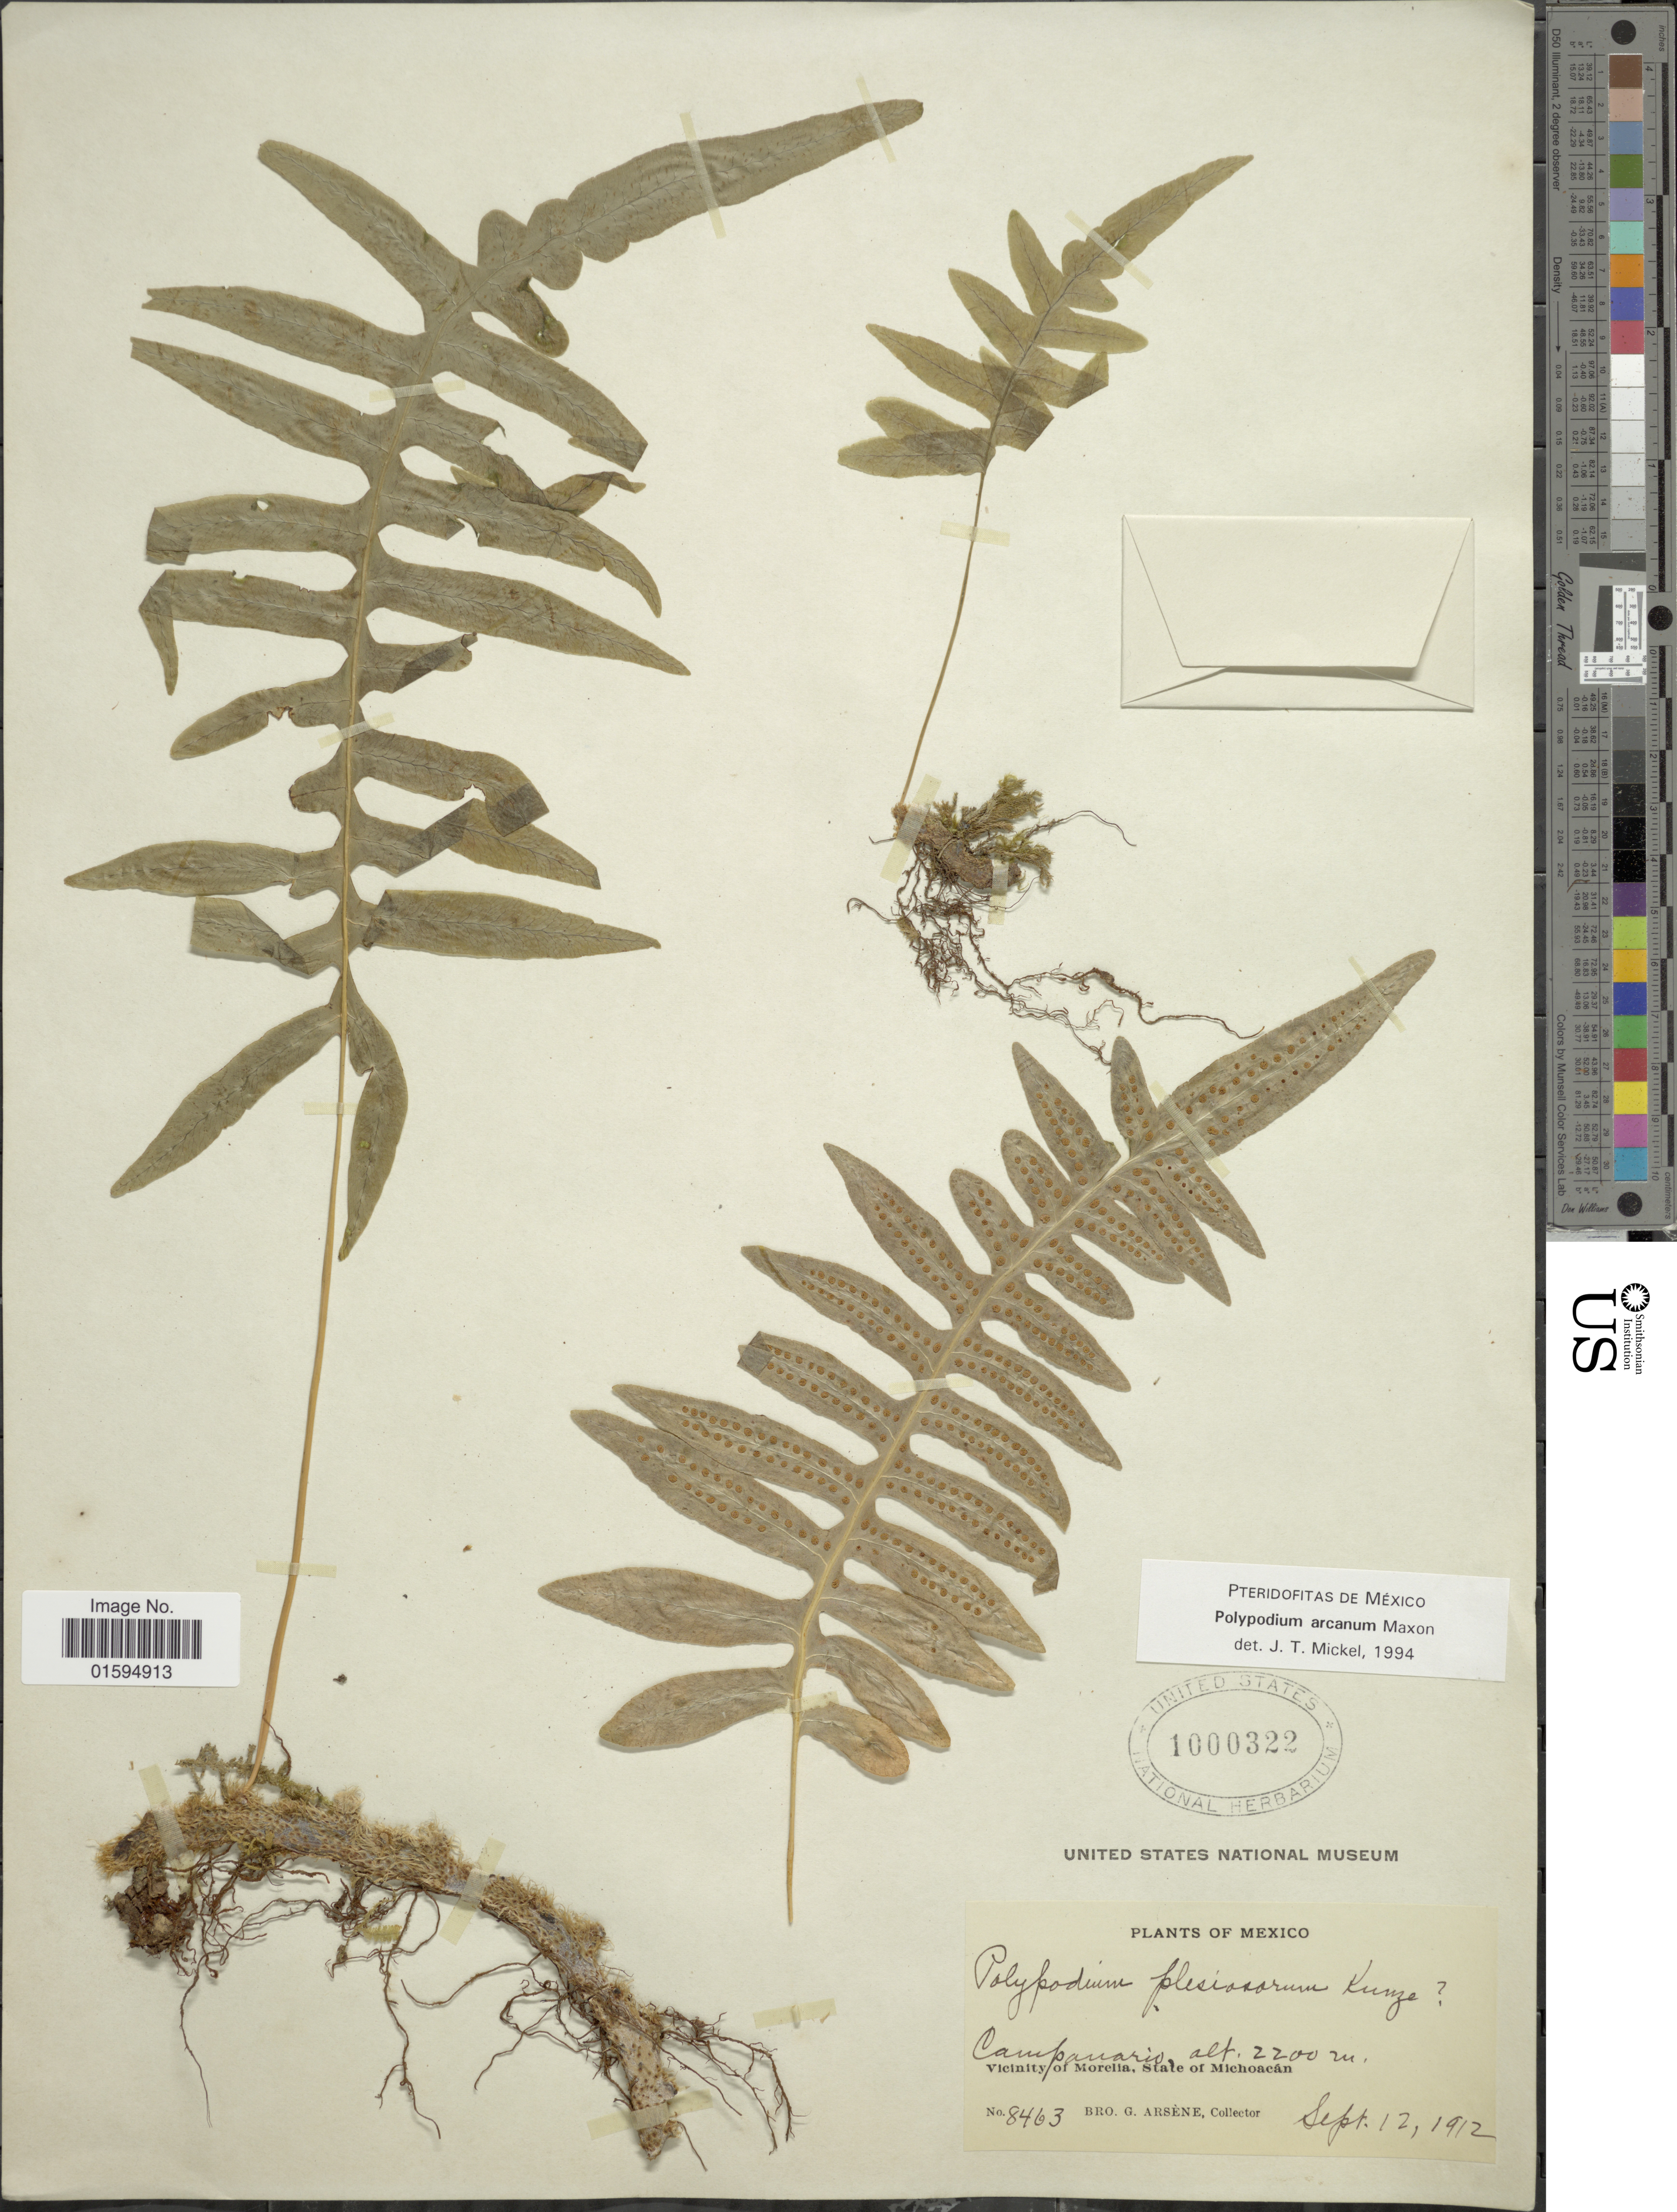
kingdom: Plantae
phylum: Tracheophyta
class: Polypodiopsida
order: Polypodiales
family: Polypodiaceae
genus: Polypodium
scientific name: Polypodium arcanum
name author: Maxon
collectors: Bro. G. Arsène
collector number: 8463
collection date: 1912-09-12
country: Mexico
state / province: Michoacán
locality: Campanario, Vicinity of Morelia, State of Michoacan.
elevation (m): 2200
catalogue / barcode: US 1000322